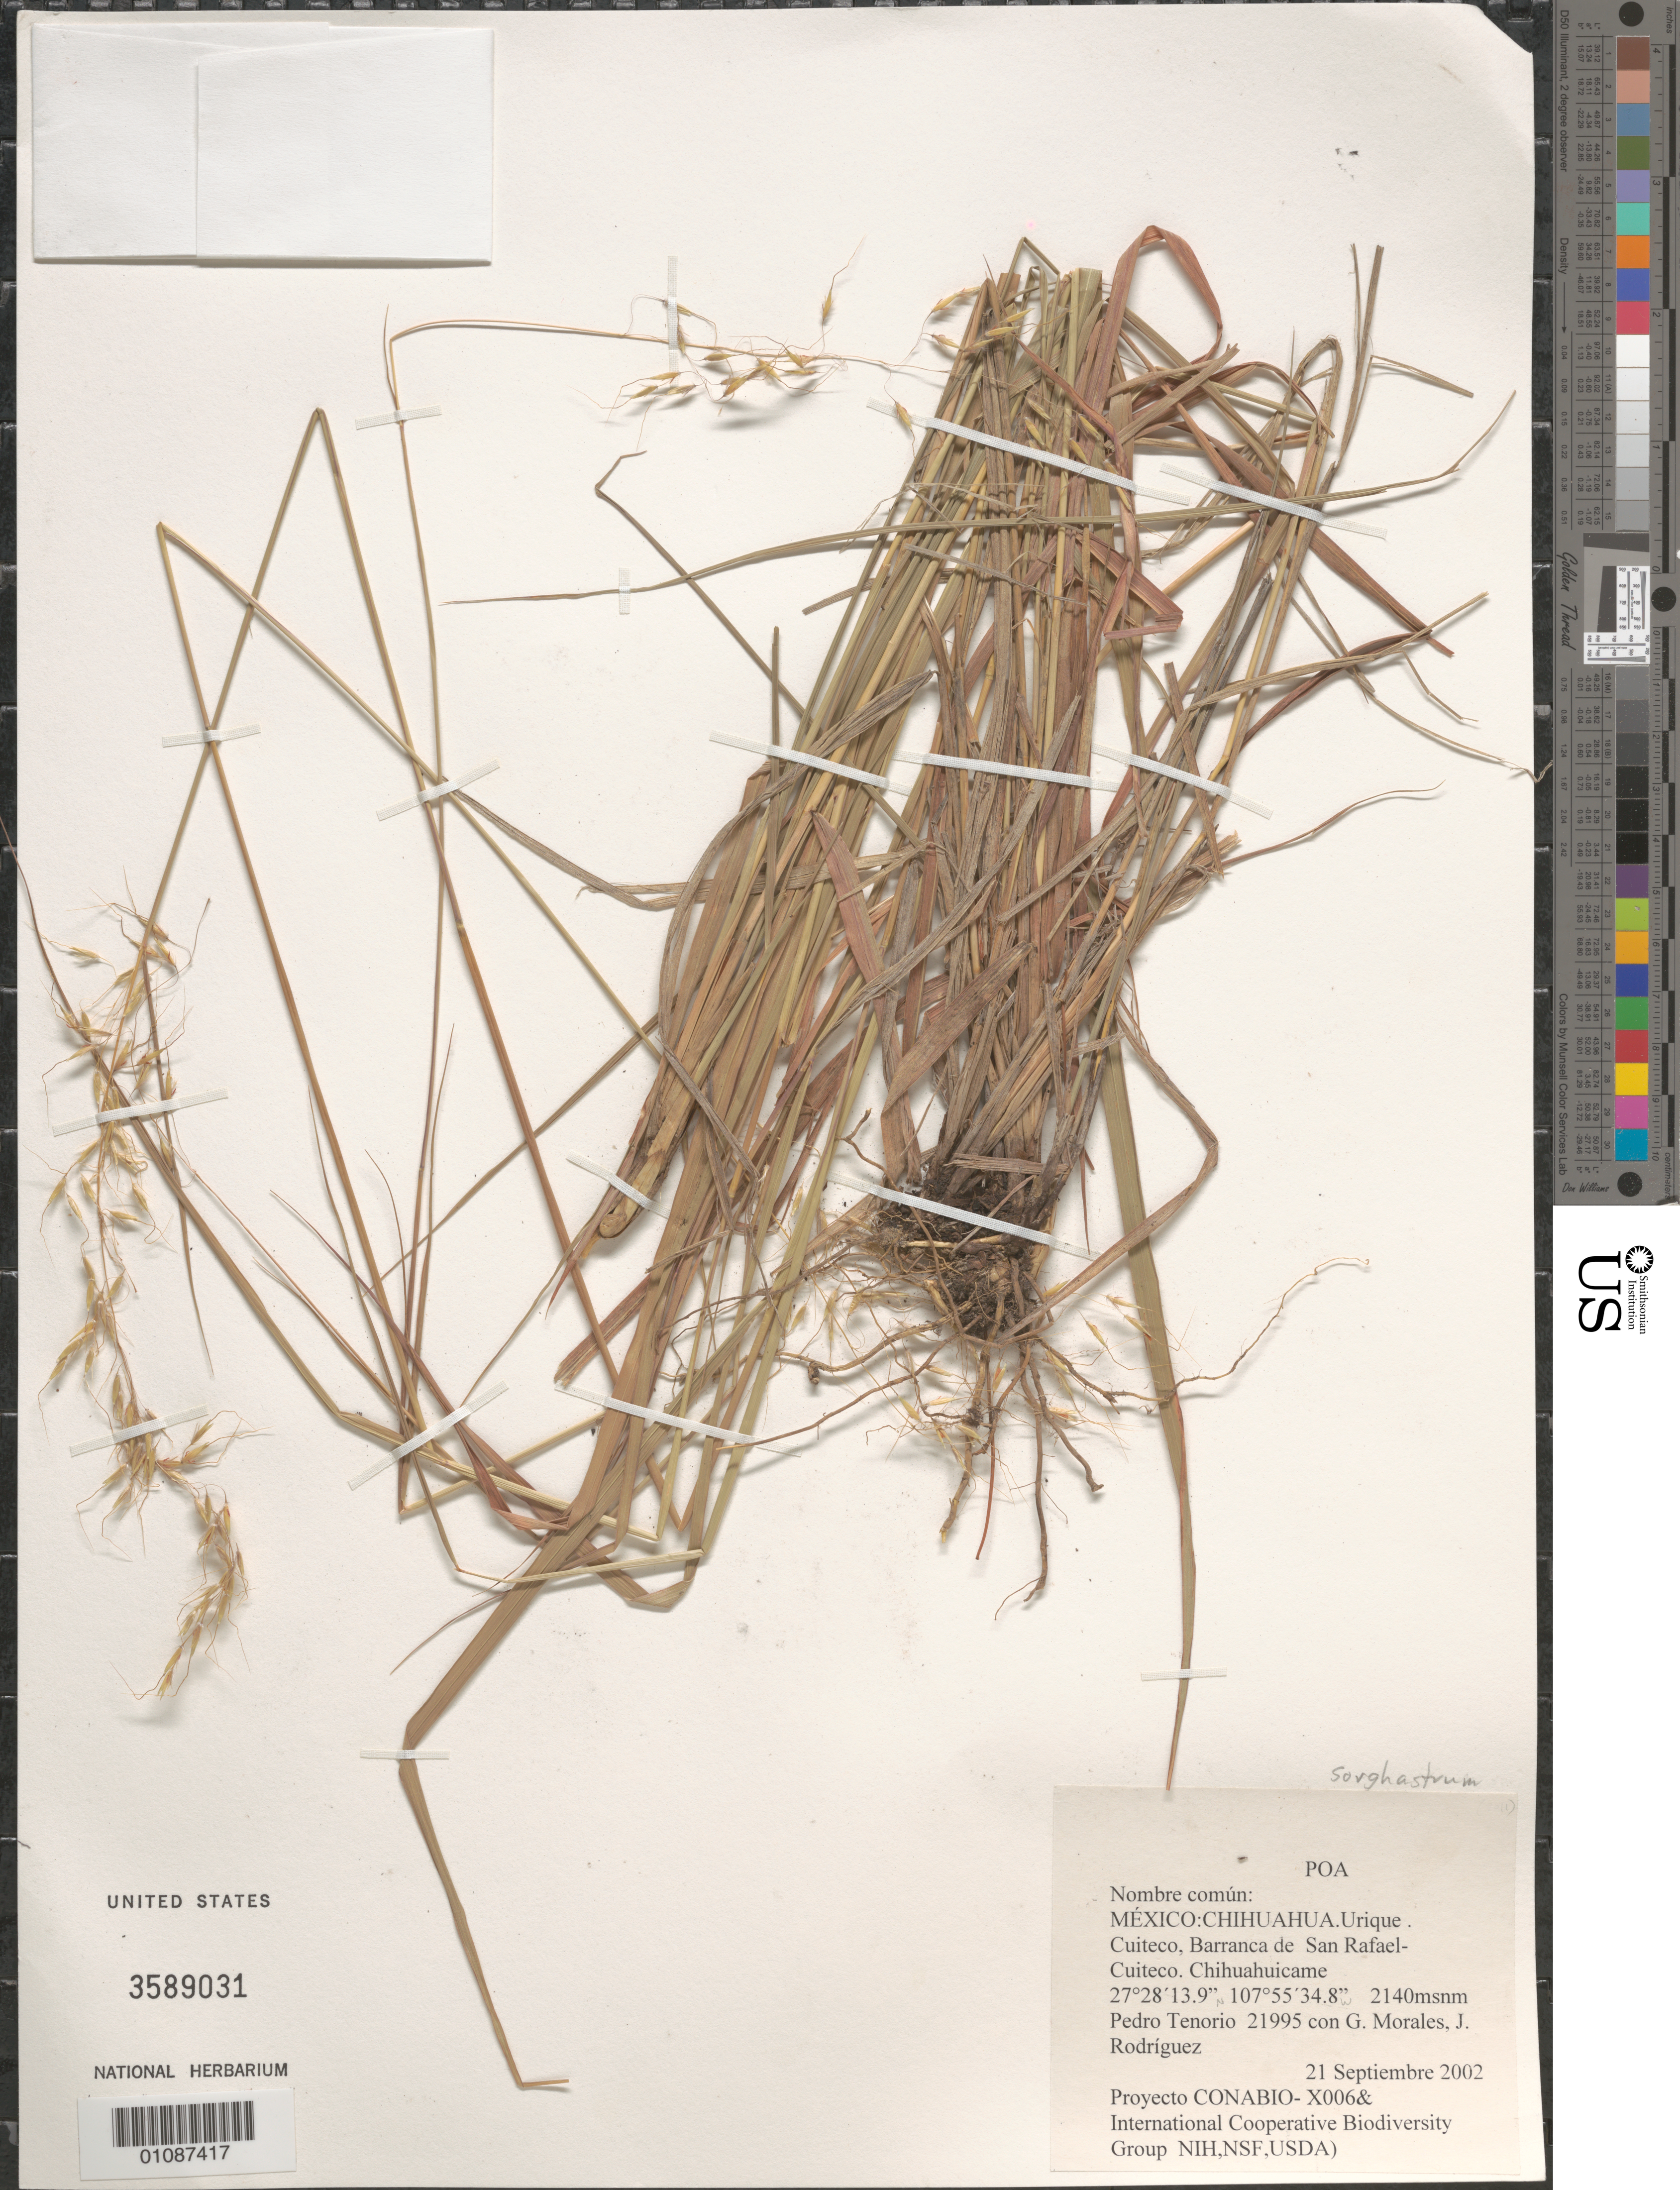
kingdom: Plantae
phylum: Tracheophyta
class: Liliopsida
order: Poales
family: Poaceae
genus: Sorghastrum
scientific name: Sorghastrum sp.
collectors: P. Tenorio L., G. Morales & J. Rodríguez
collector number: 21995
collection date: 2002-09-21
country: Mexico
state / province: Chihuahua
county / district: Urique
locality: Cuiteco, Barranca de San Rafael- Cuitceo. Chihuahuauicame.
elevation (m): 2140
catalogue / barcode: US 3589031